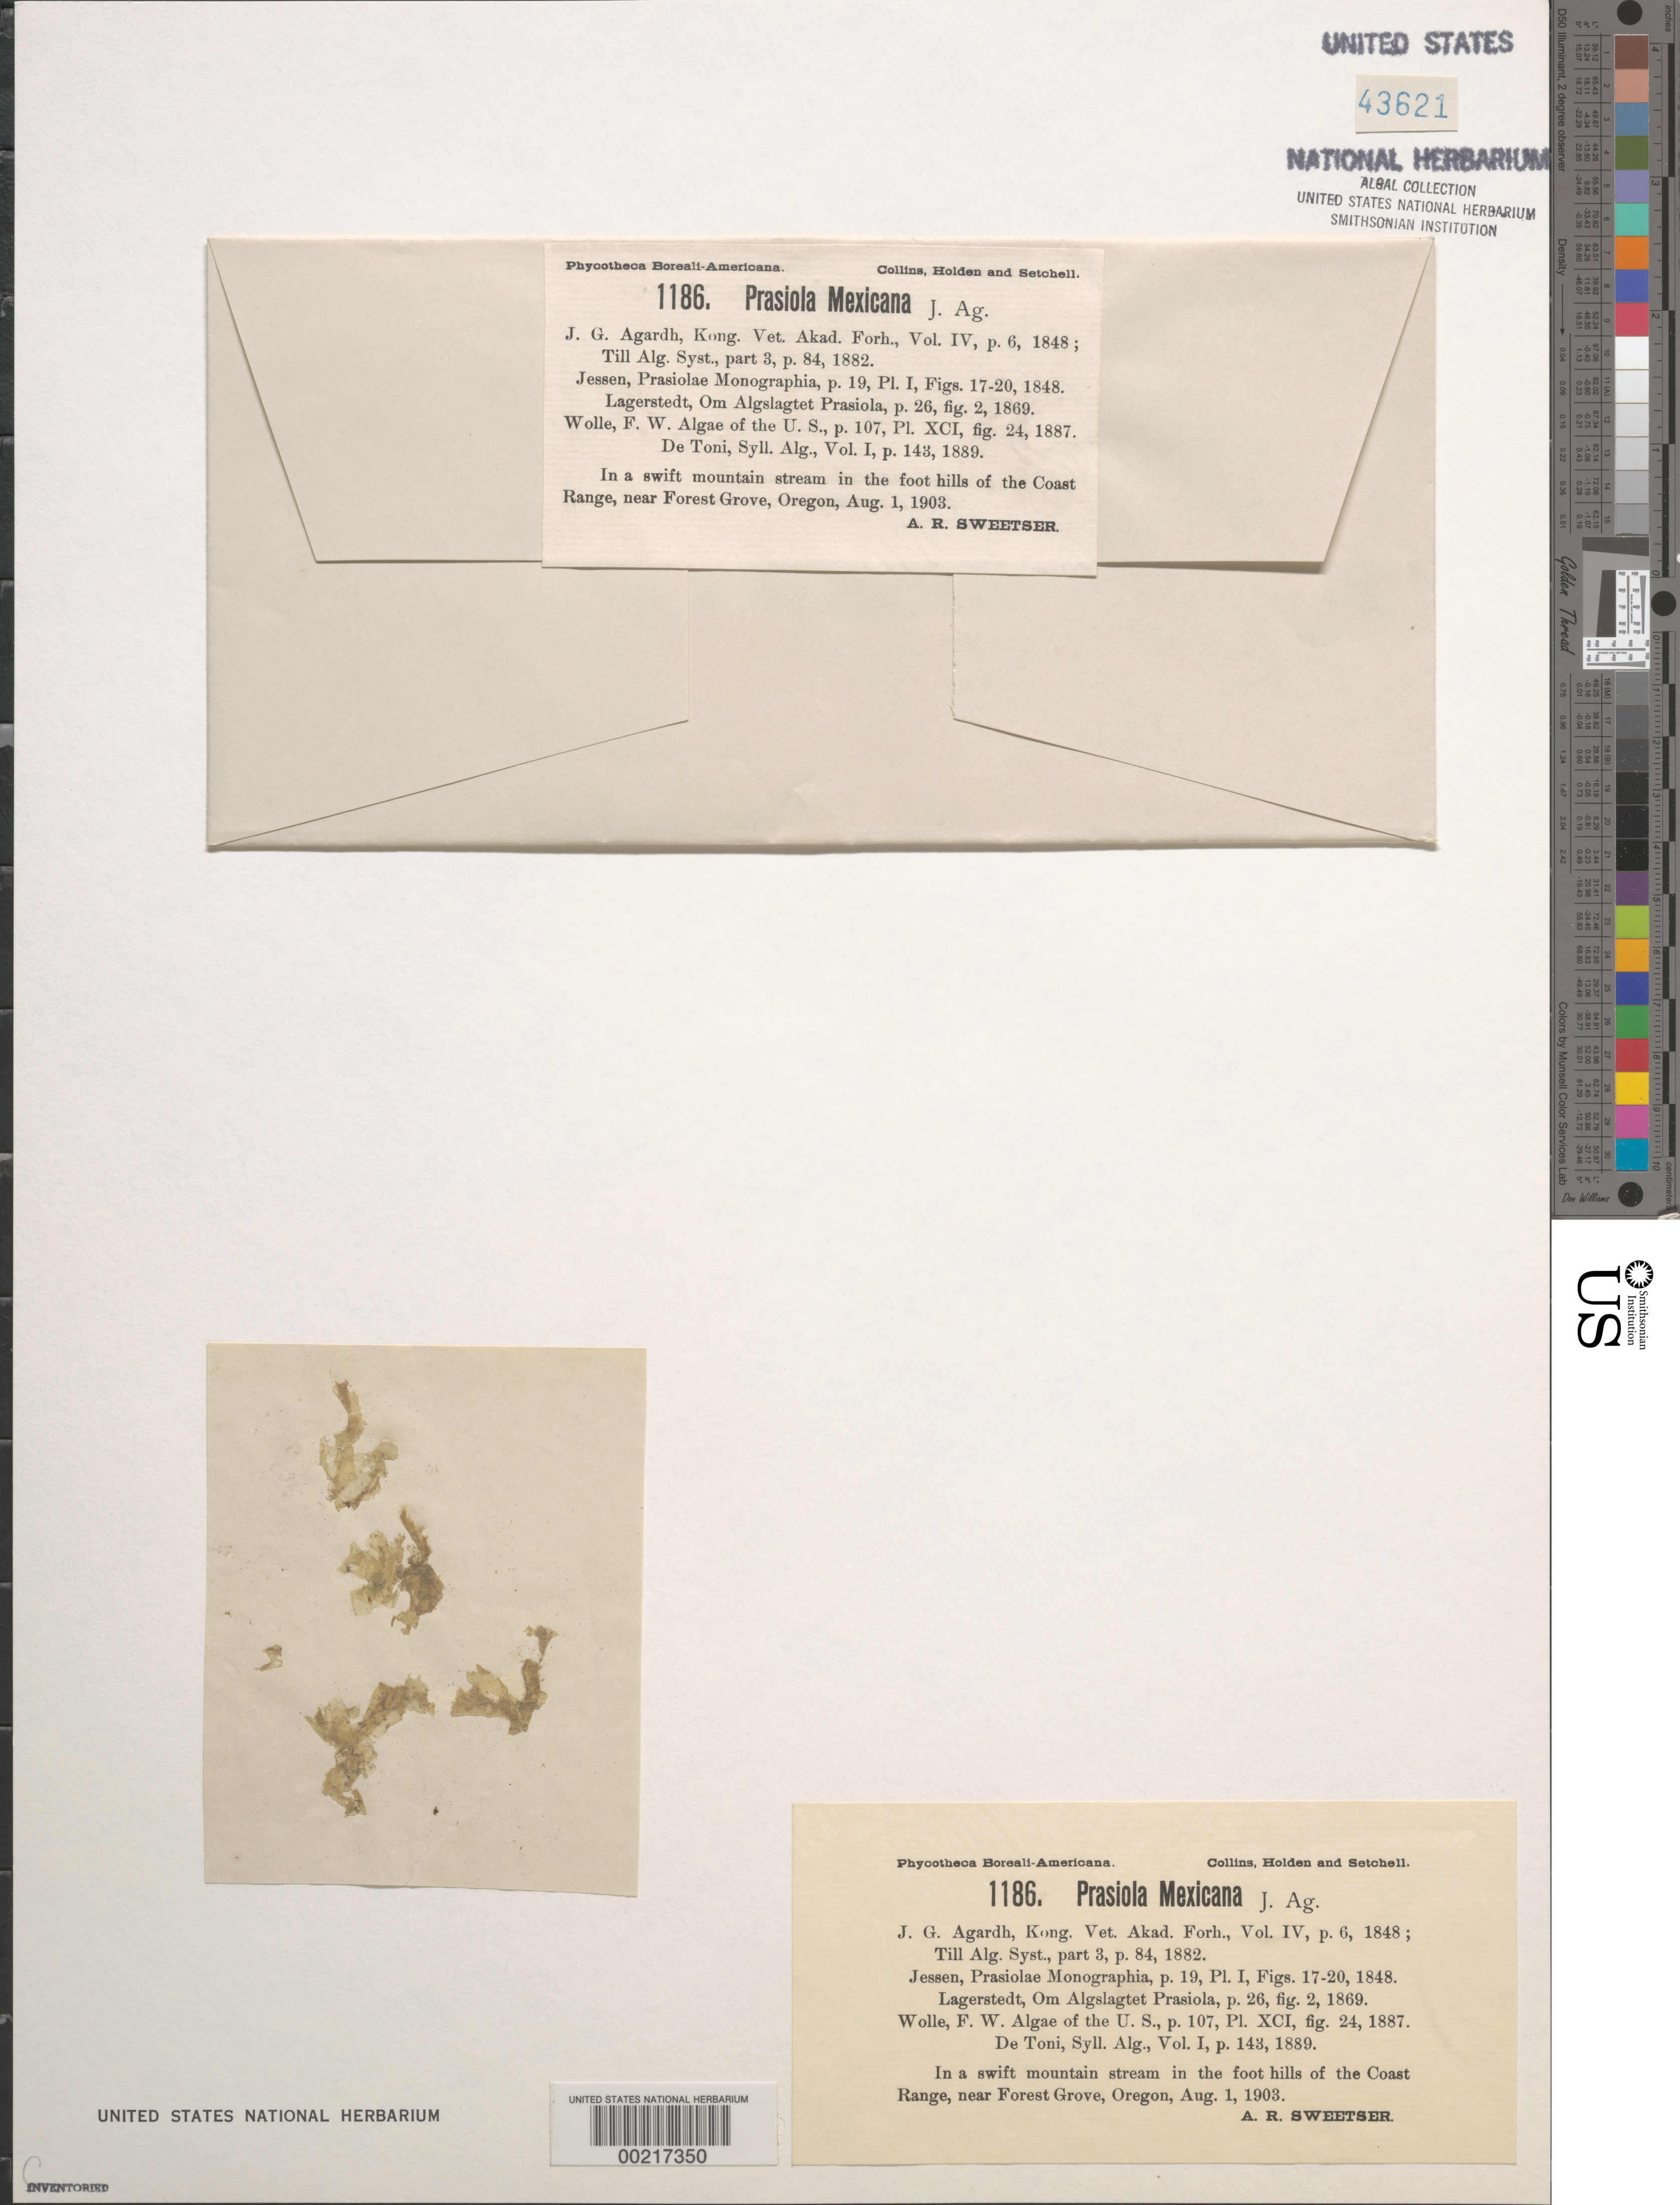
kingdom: Plantae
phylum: Chlorophyta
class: Trebouxiophyceae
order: Prasiolales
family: Prasiolaceae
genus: Prasiola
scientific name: Prasiola mexicana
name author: J. Agardh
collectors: A. Sweetser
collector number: PB-A 1186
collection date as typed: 01 Aug 1903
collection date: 1903-08-01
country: United States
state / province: Oregon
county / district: Washington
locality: Coast Range foothills, near Forest Grove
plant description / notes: Collins, Holden & Setchell, Phycotheca Boreali-Americana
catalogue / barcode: US 43621